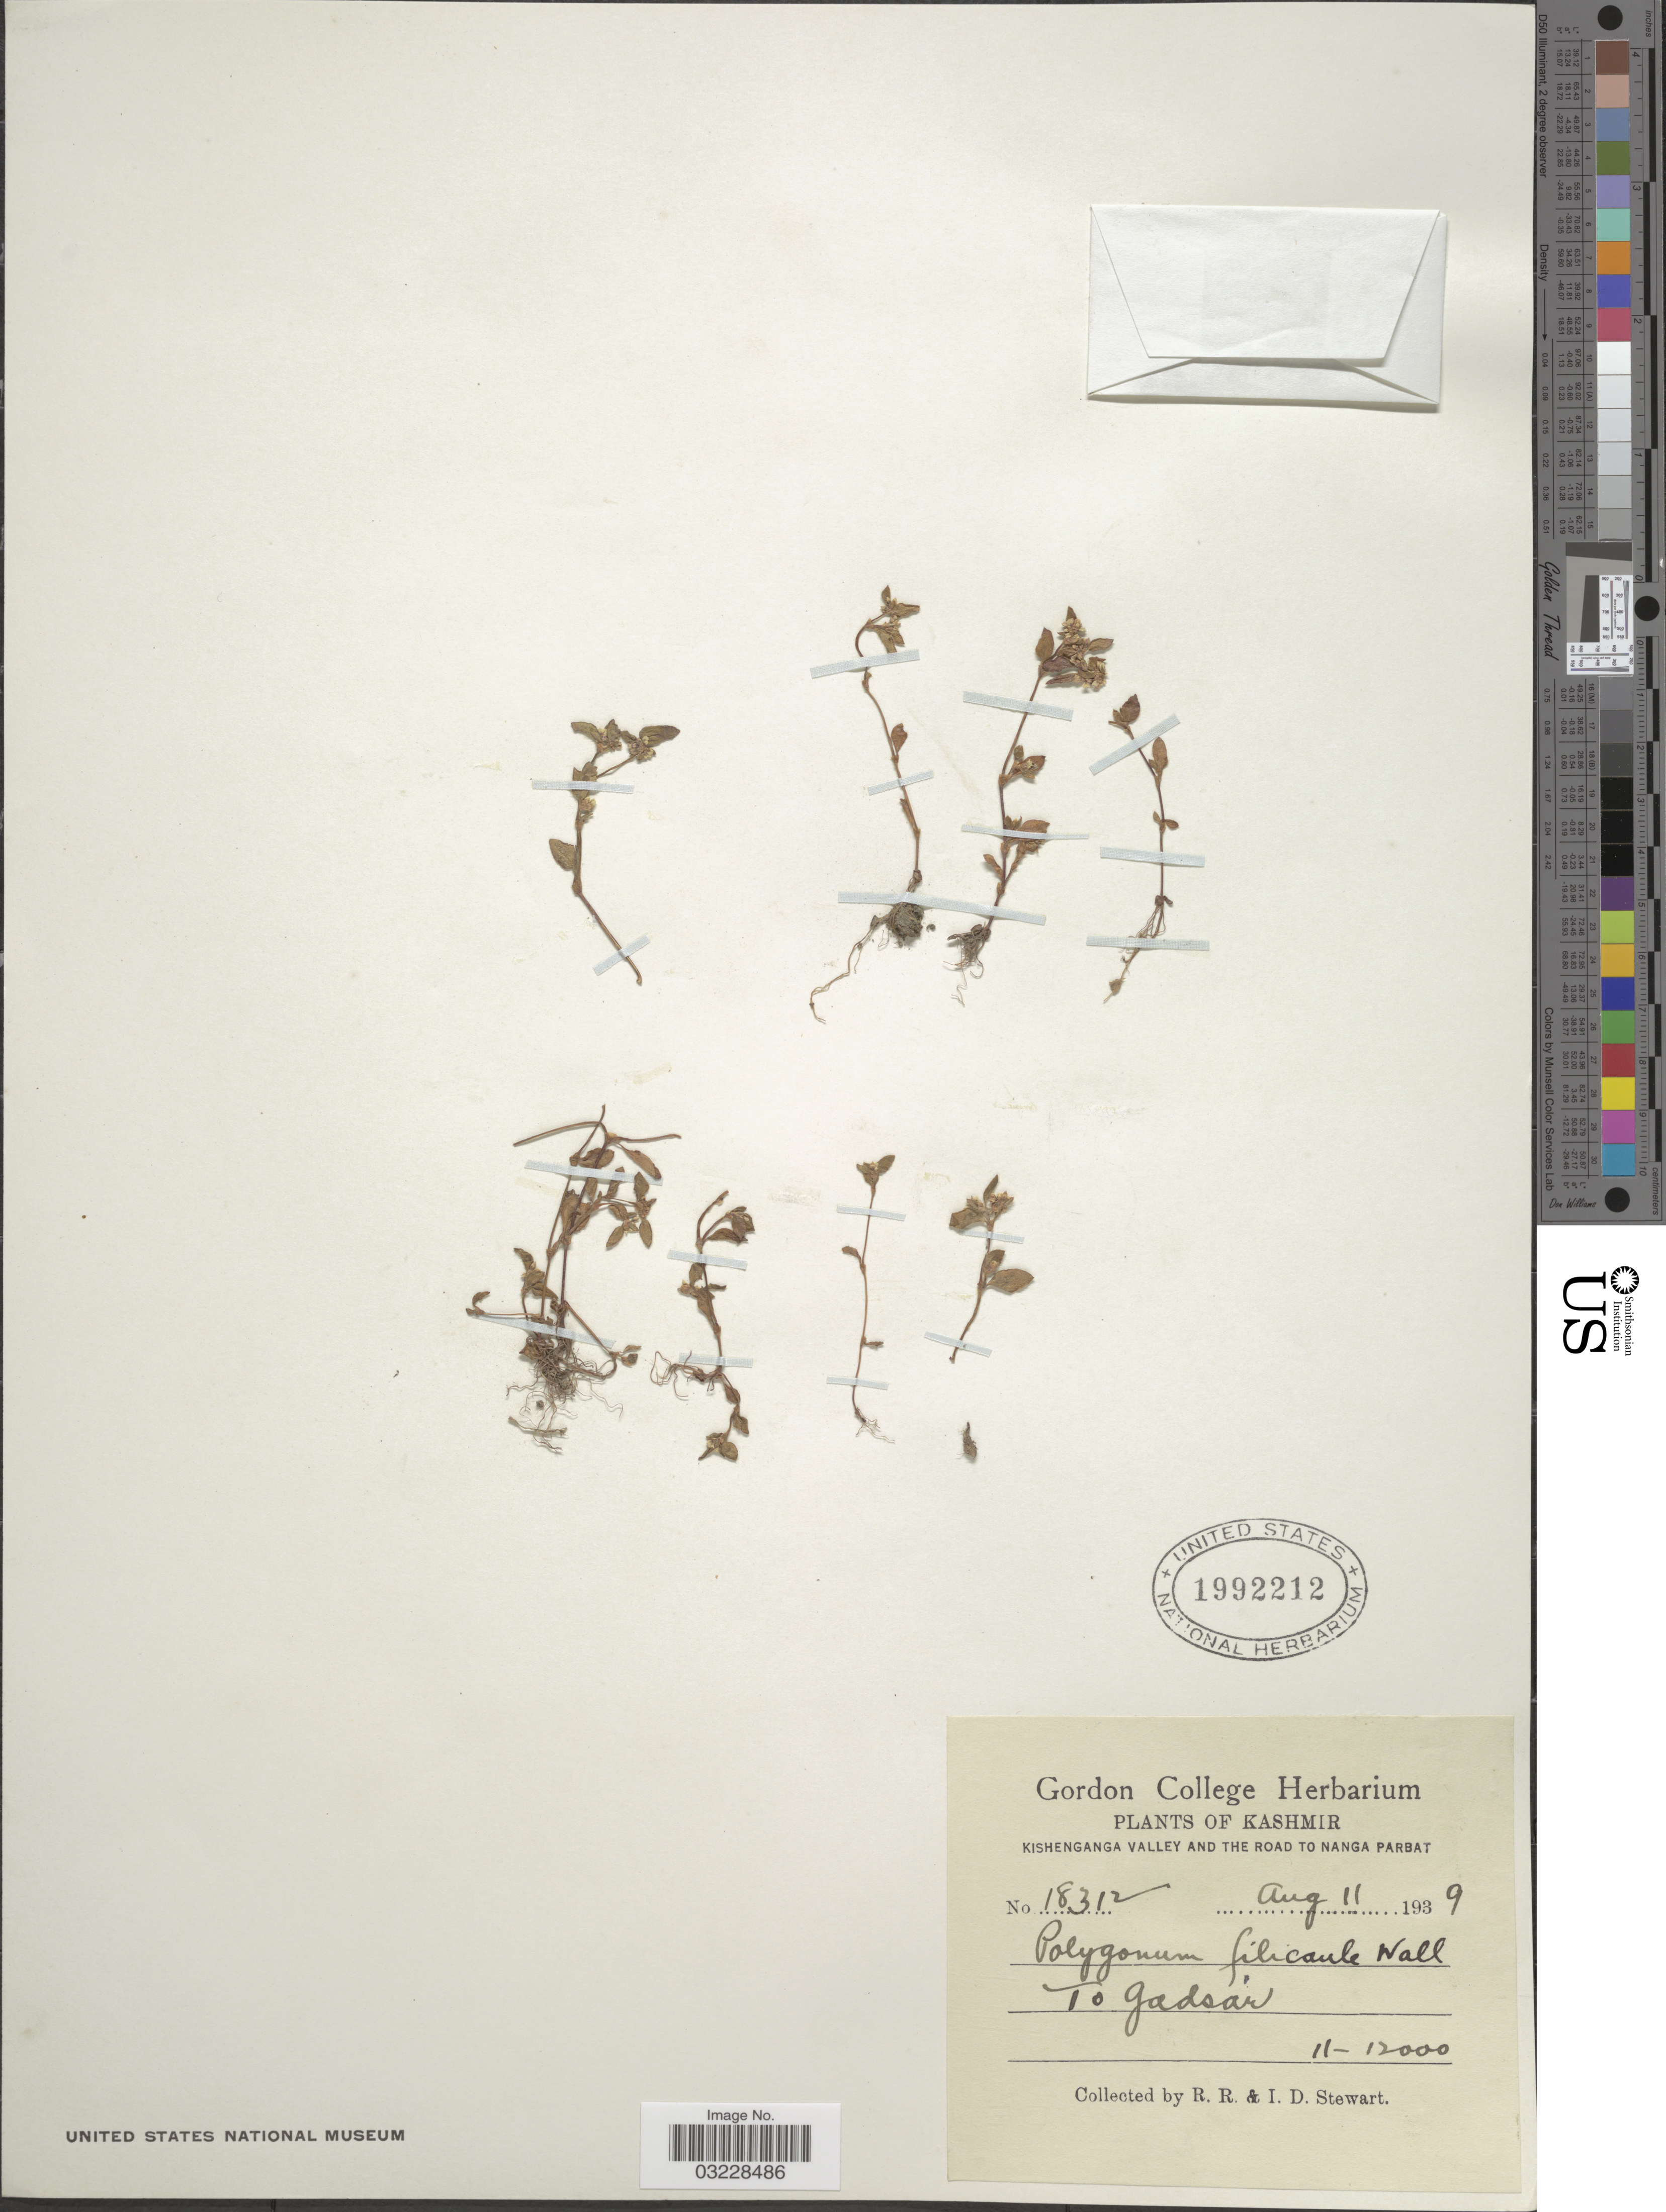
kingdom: Plantae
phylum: Tracheophyta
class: Magnoliopsida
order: Caryophyllales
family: Polygonaceae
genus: Koenigia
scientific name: Koenigia filicaulis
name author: (Wall. ex Meisn.) Hedberg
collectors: R. Stewart & I. Stewart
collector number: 18312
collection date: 1939-08-11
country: India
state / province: Jammu and Kashmir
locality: Kishenganga Valley and the Road to Nanga Parbat. To Gadsar.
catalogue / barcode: US 1992212